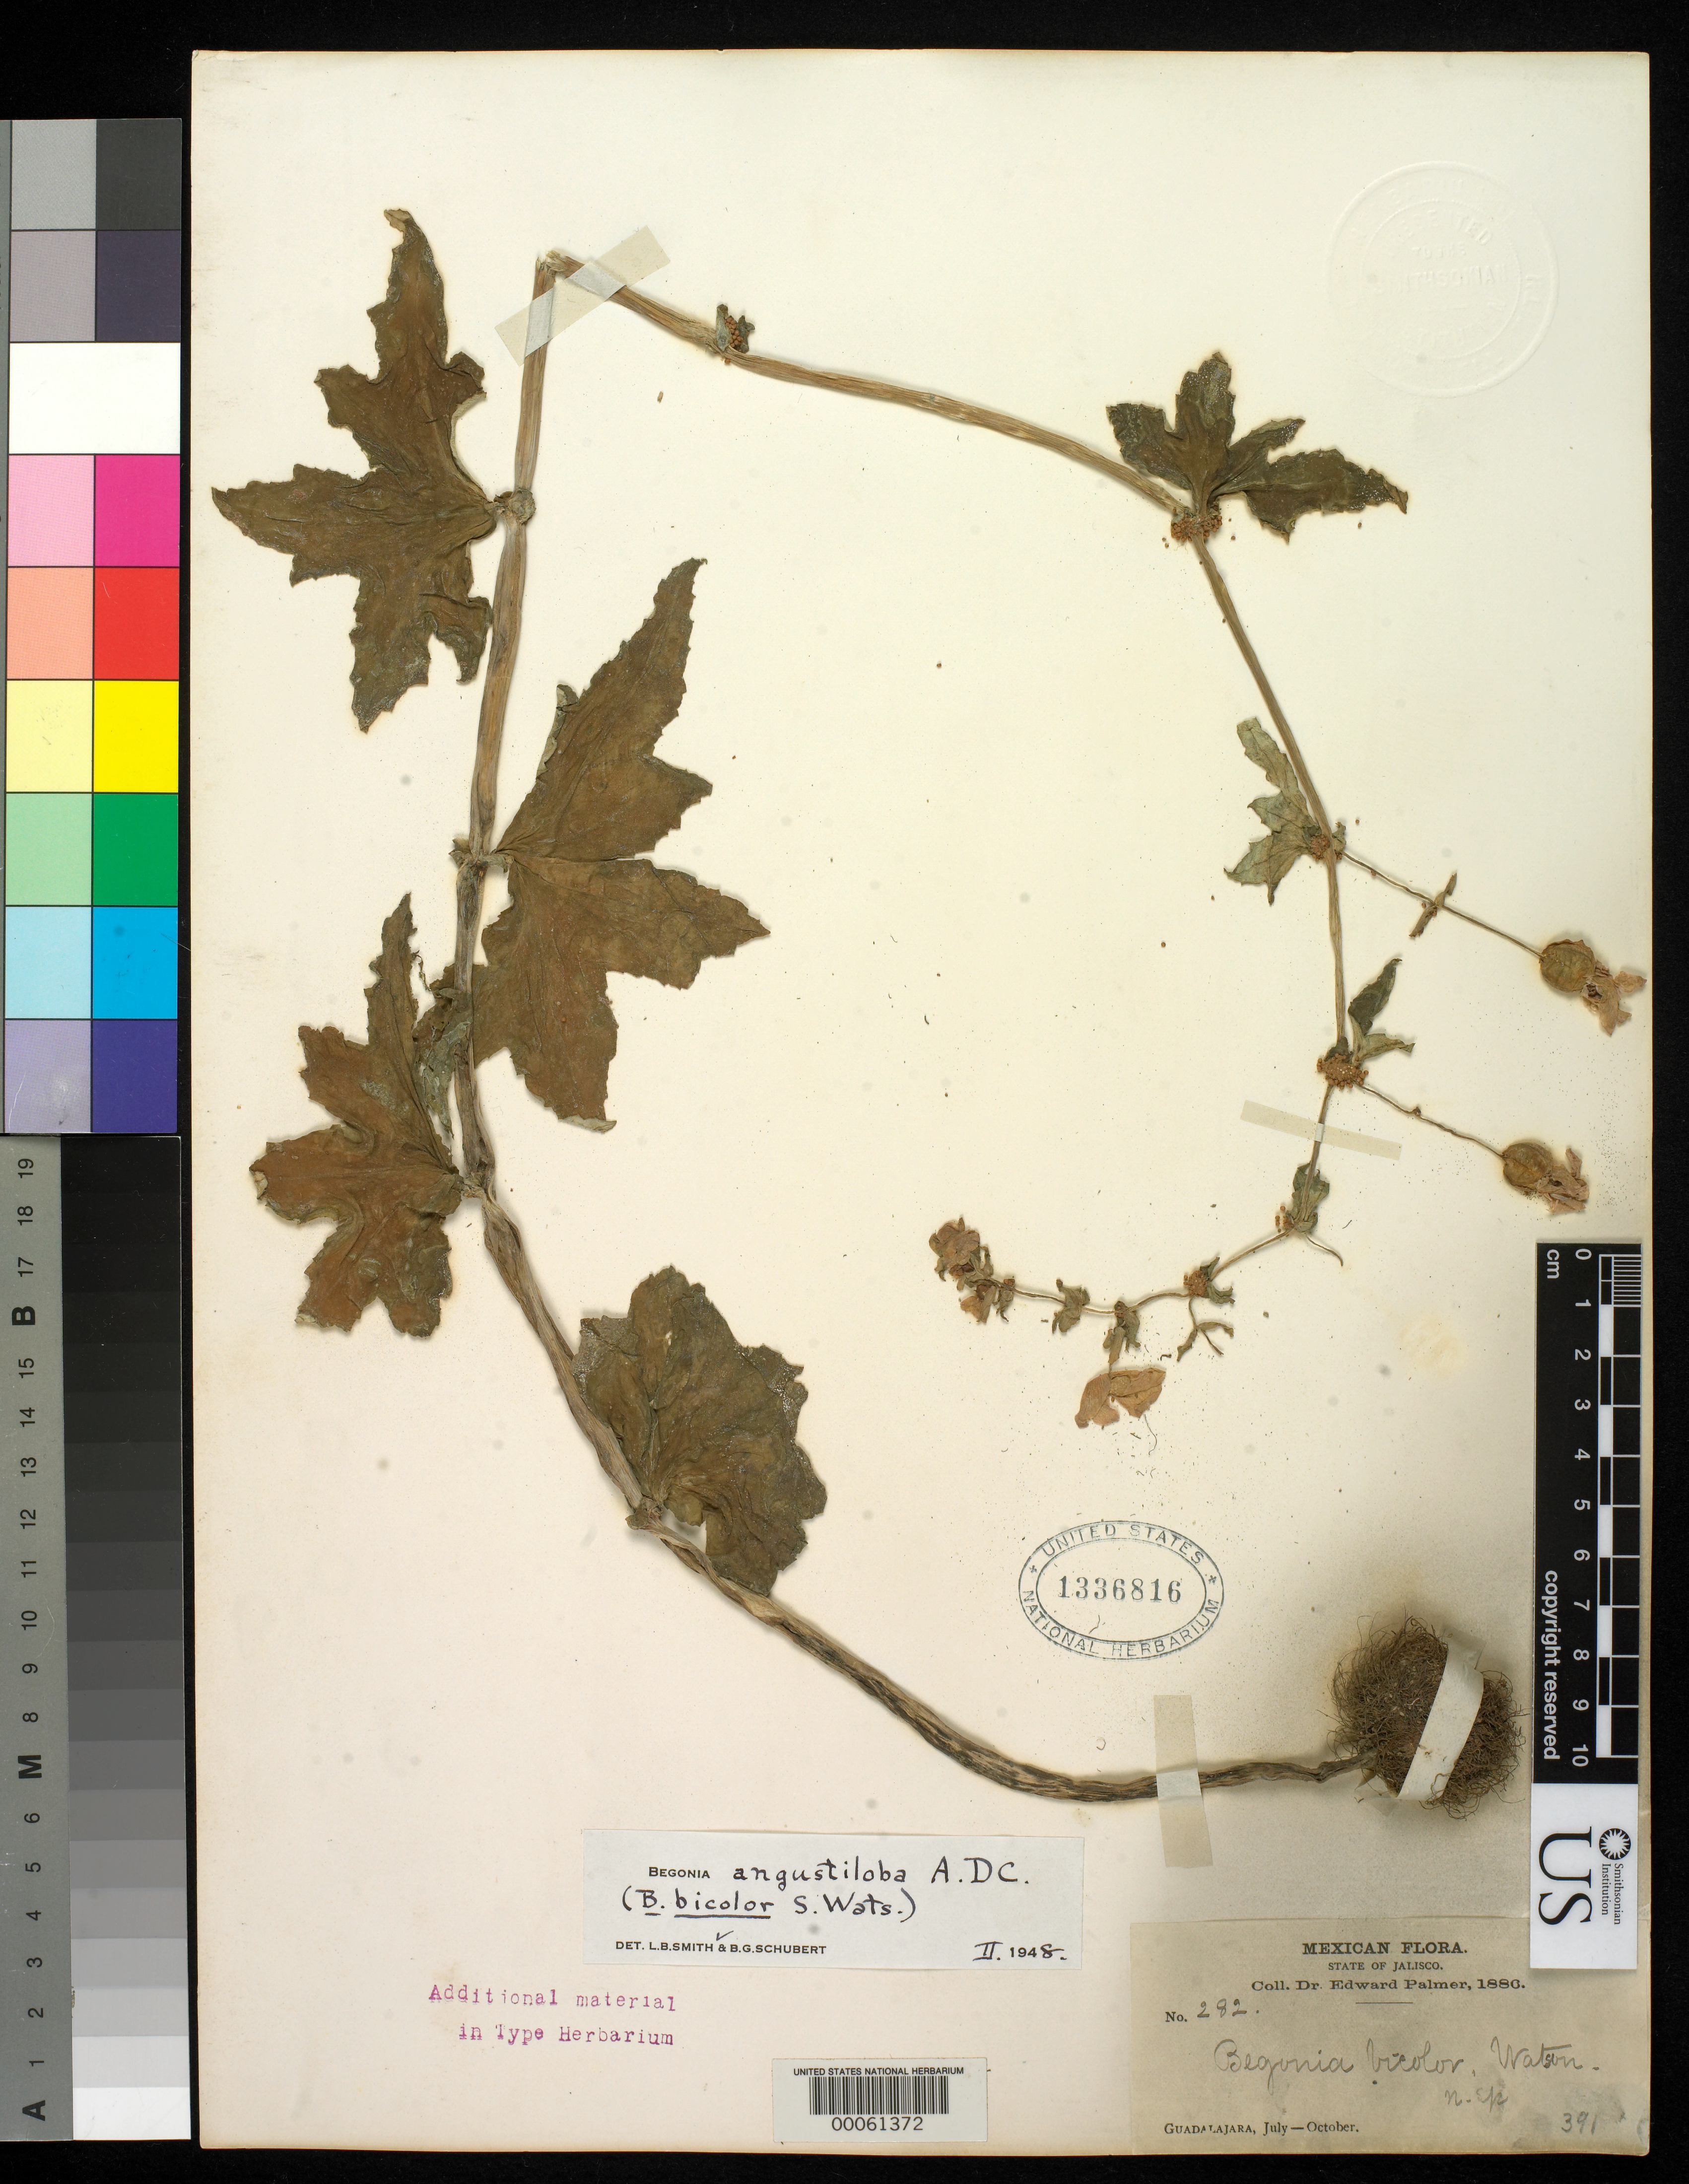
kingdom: Plantae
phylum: Tracheophyta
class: Magnoliopsida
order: Cucurbitales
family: Begoniaceae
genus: Begonia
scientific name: Begonia bicolor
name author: S. Watson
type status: Isotype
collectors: E. Palmer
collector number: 282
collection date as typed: Jul 1886 to -- Oct 1886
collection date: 1886-07/1886-10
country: Mexico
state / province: Jalisco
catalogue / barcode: US 1336816